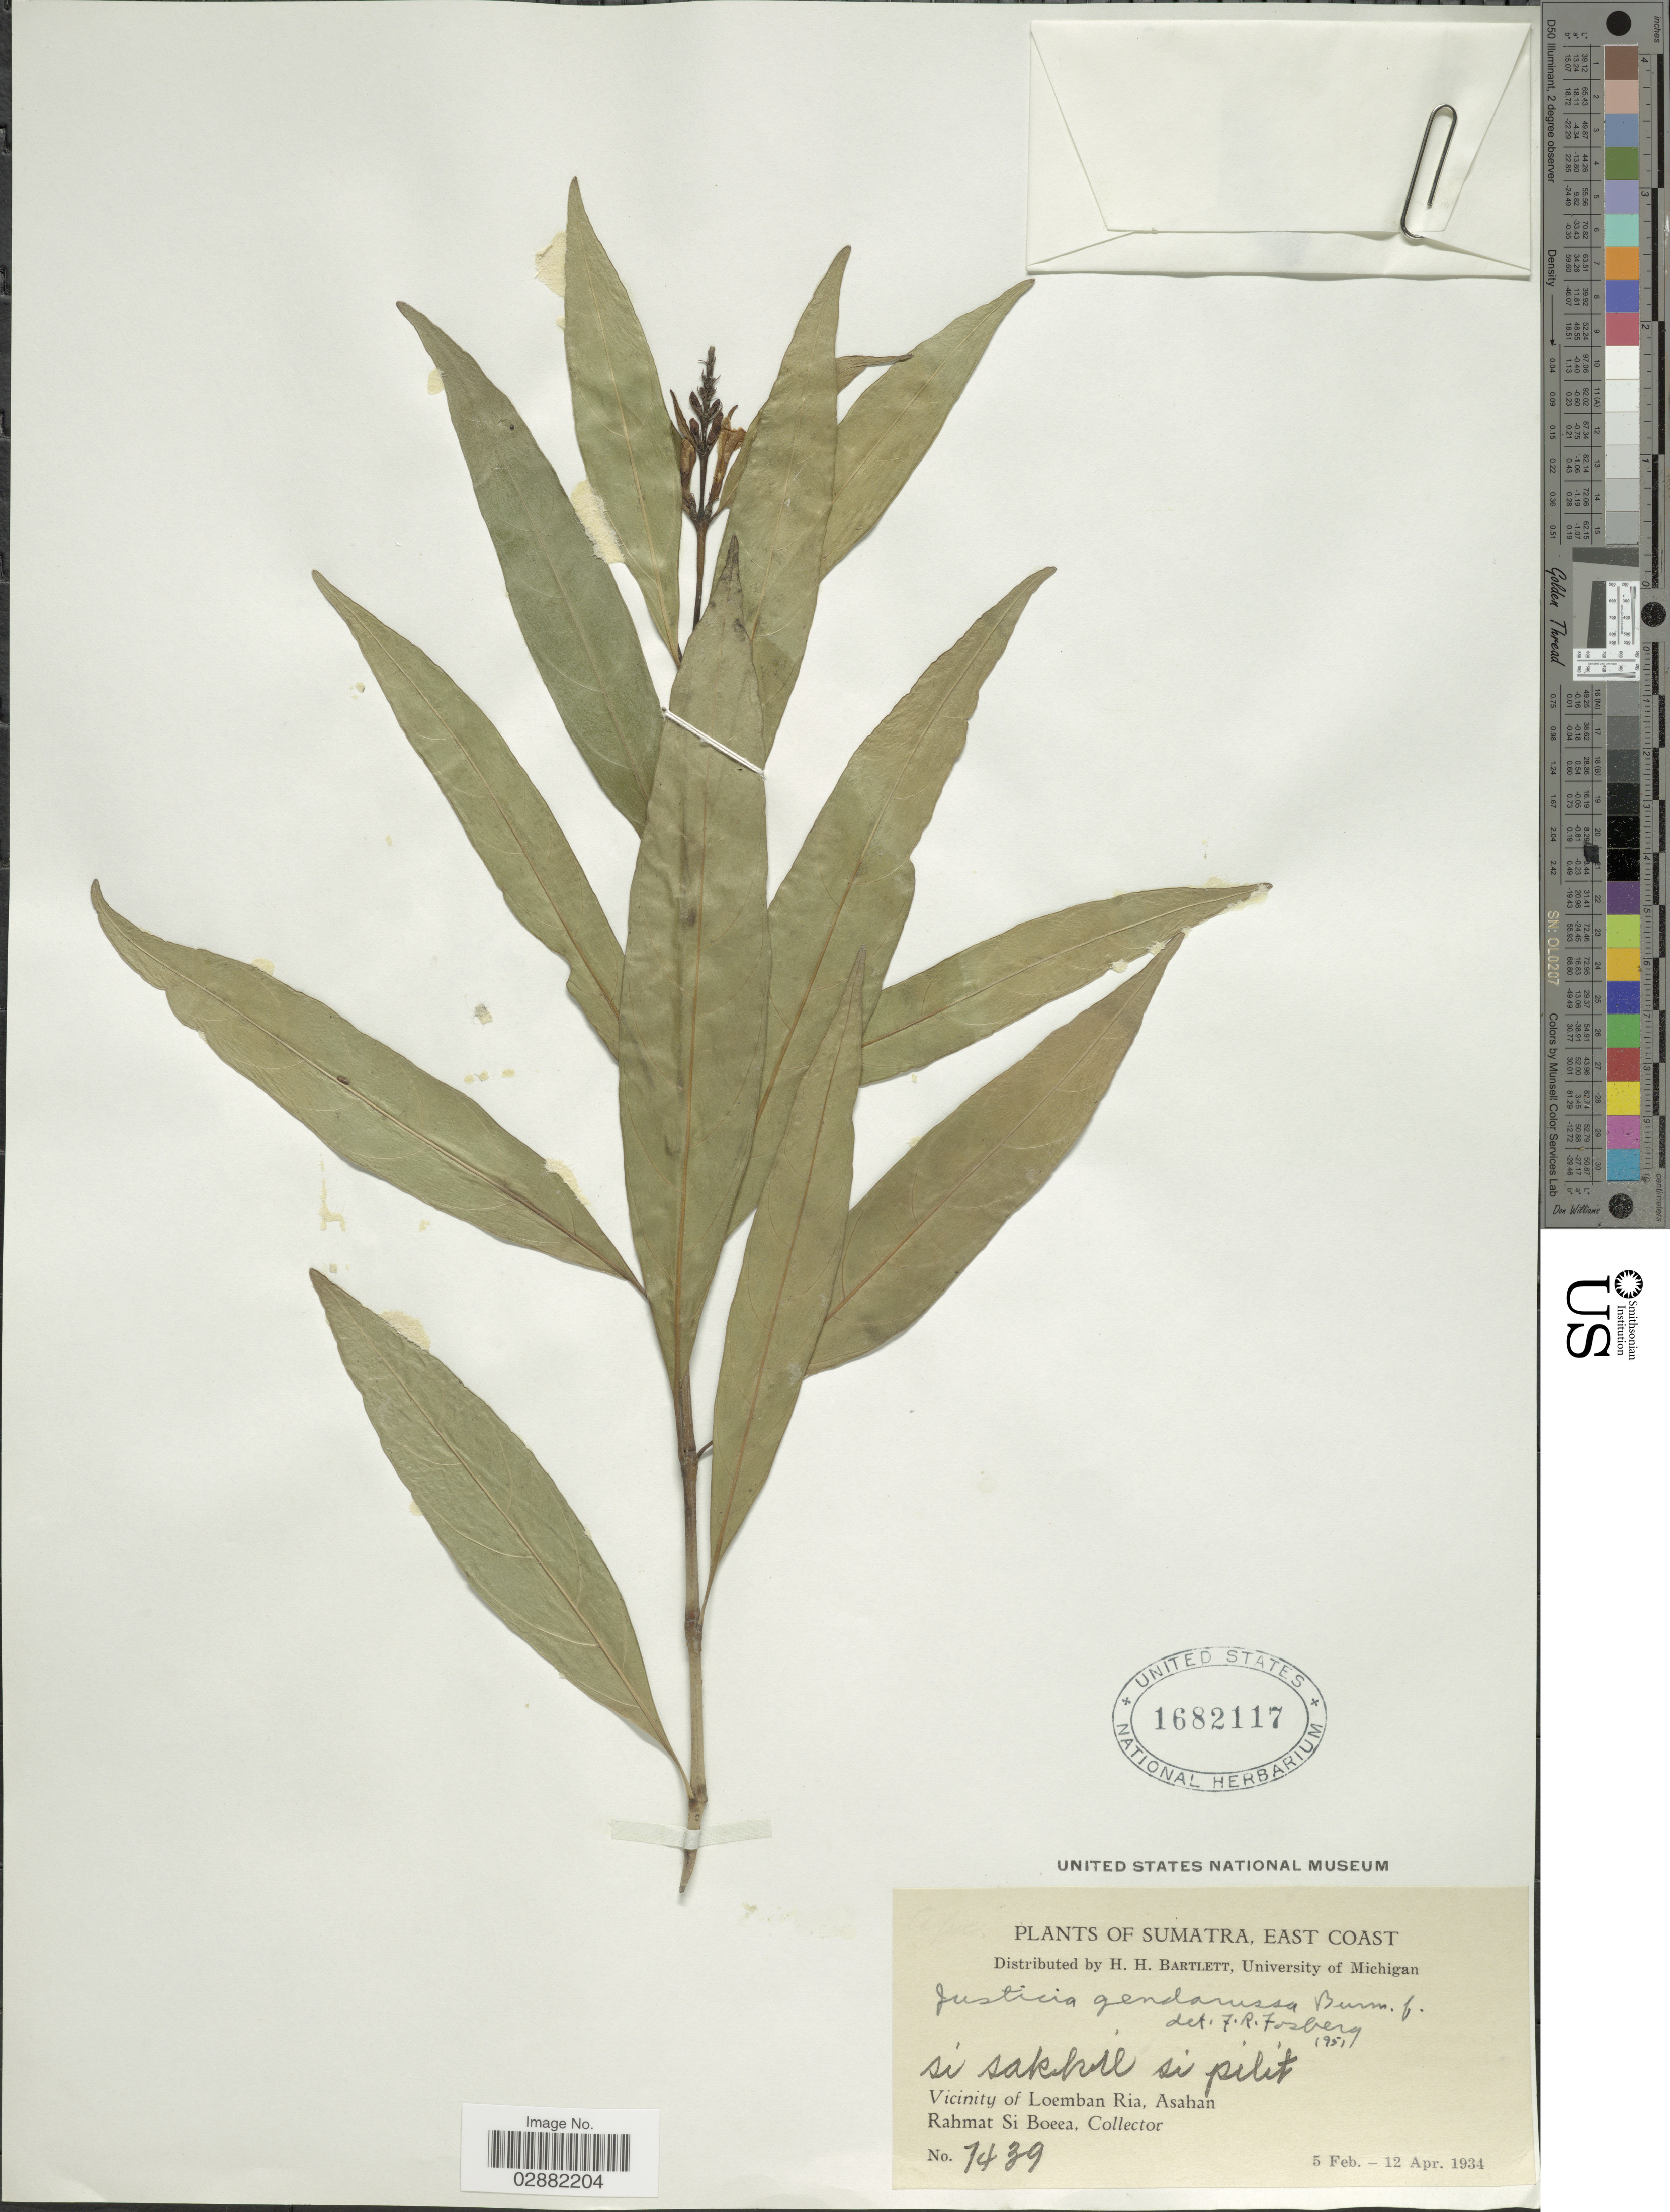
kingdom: Plantae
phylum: Tracheophyta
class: Magnoliopsida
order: Lamiales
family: Acanthaceae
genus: Justicia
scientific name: Justicia gendarussa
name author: Burm. f.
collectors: Rahmat Si Boeea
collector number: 7439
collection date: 1934-02-05/1934-04-12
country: Indonesia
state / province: Sumatra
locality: Sumatra, East Coast. Vicinity of Loemban Ria, Asahan.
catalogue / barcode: US 1682117